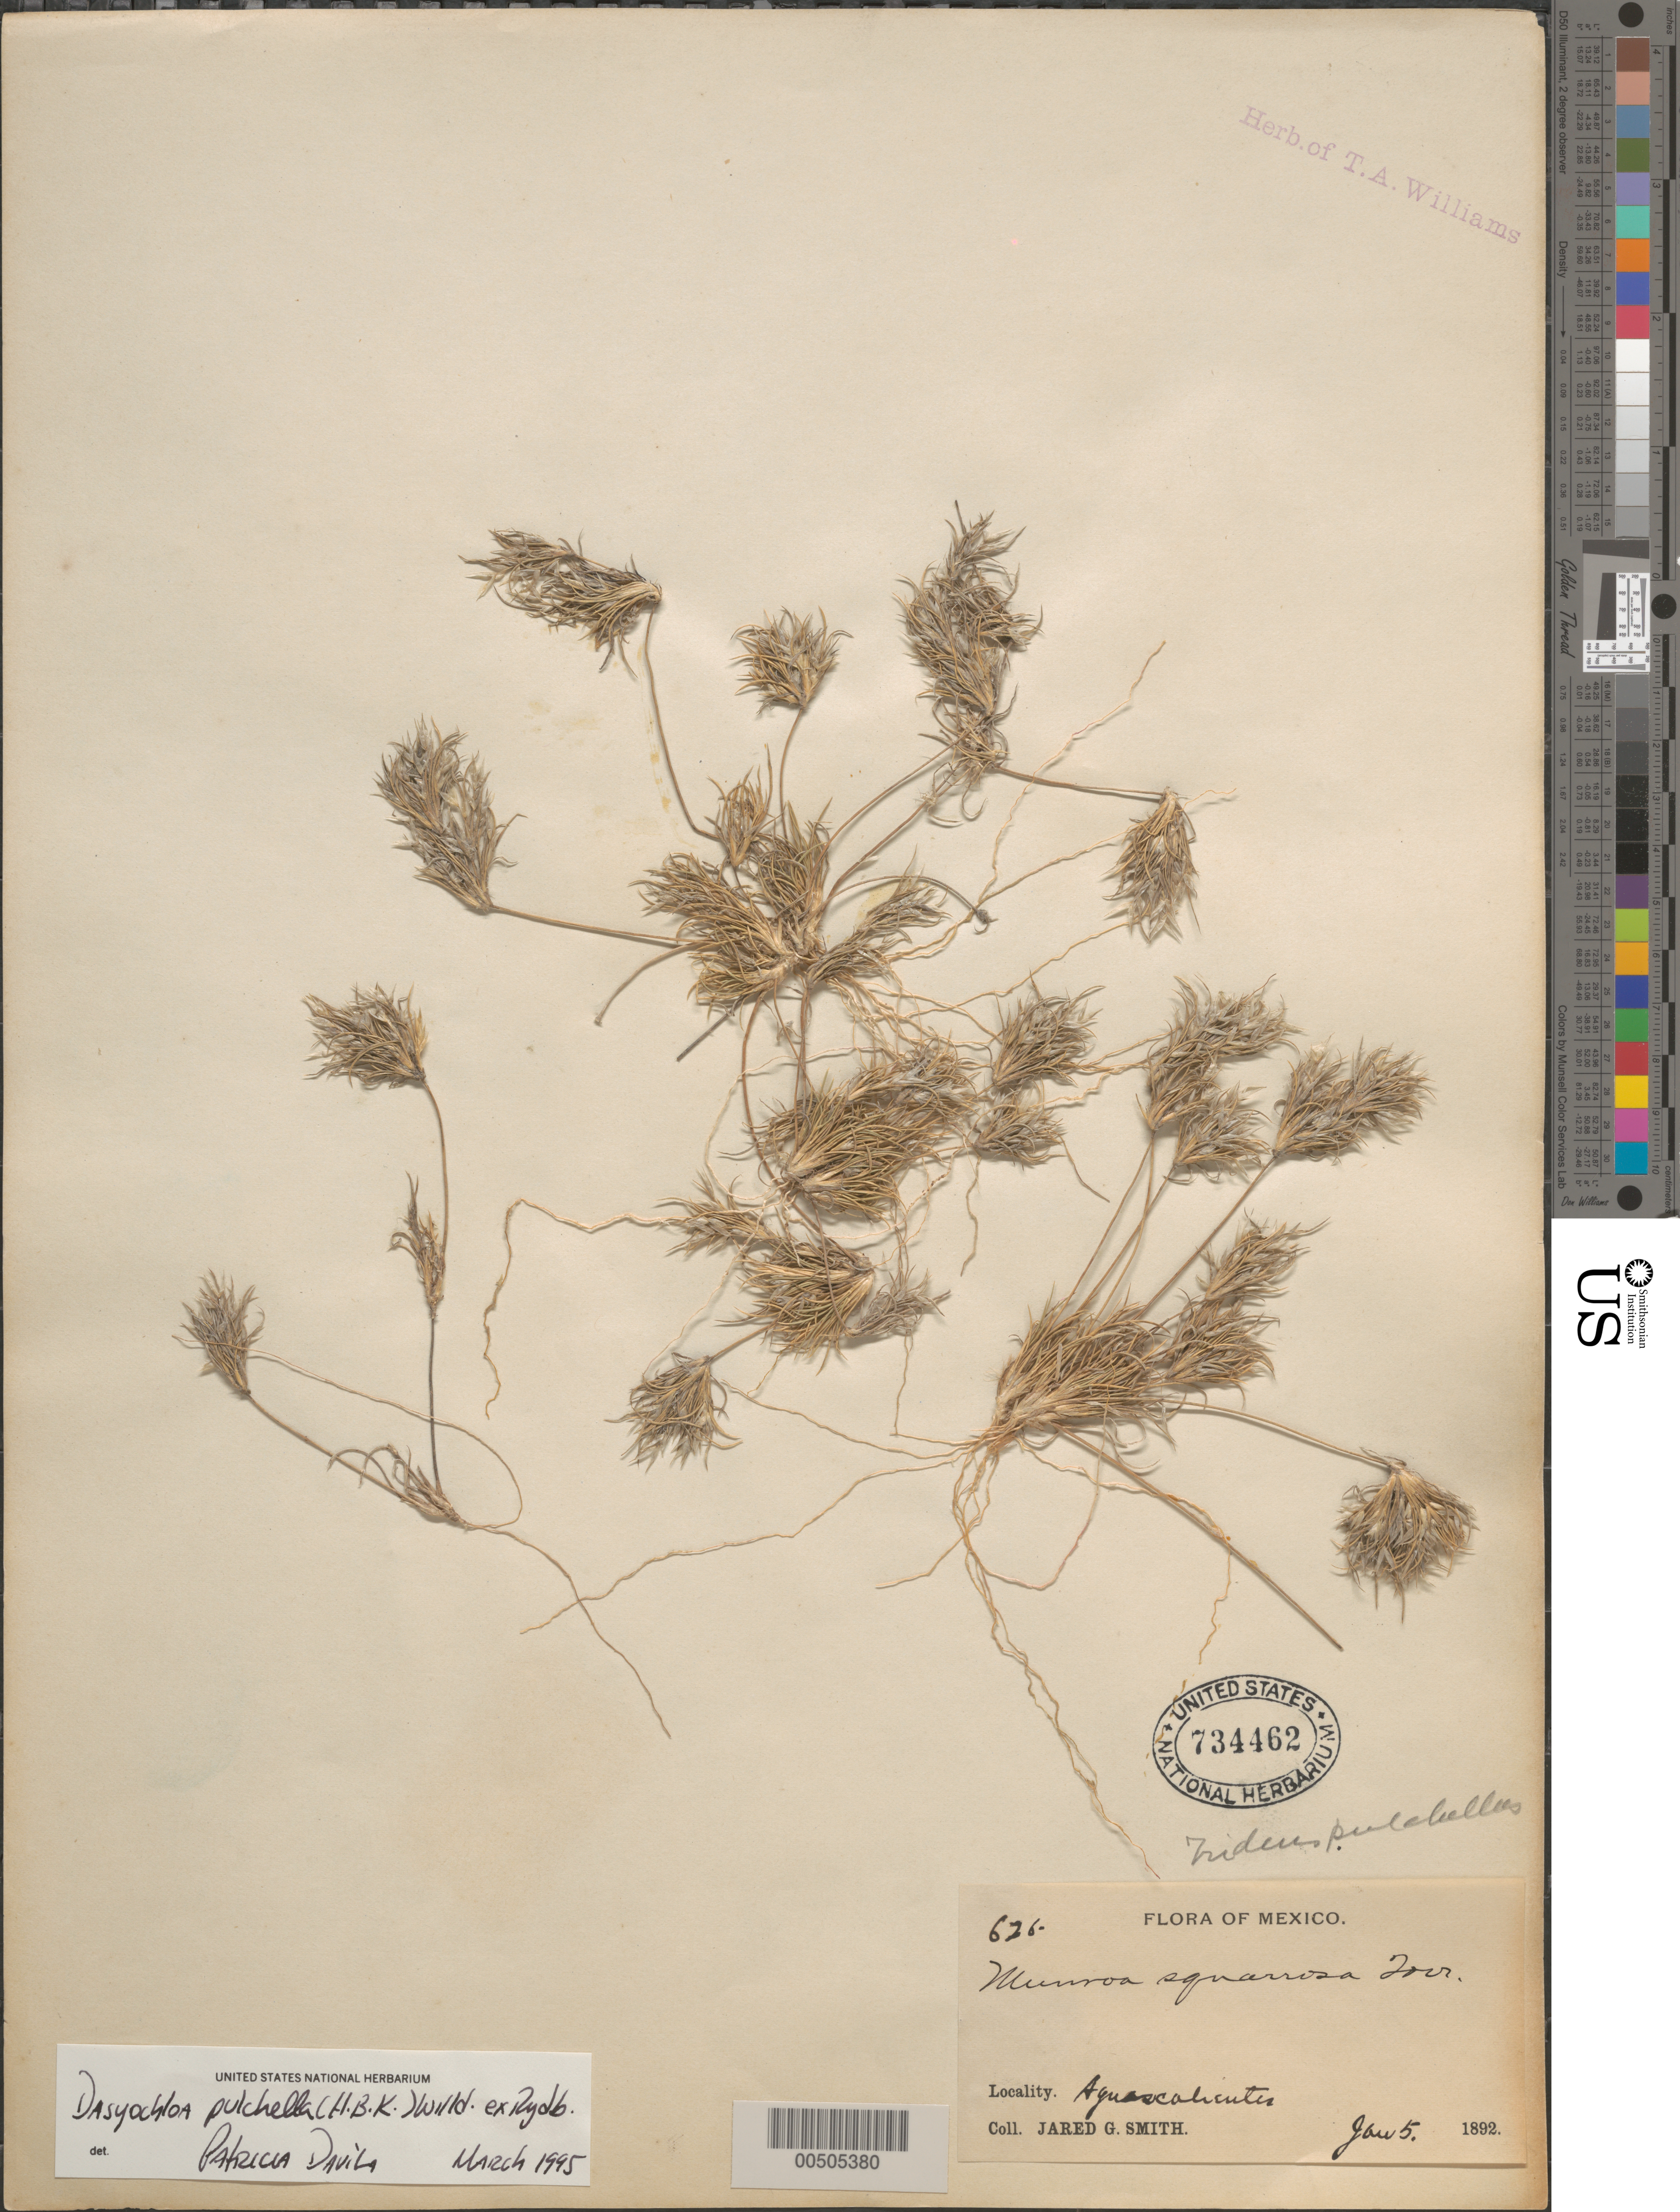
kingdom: Plantae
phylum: Tracheophyta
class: Liliopsida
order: Poales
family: Poaceae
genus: Dasyochloa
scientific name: Dasyochloa pulchella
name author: (Kunth) Willd. ex Rydb.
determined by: Dávila, P. D.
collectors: J. G. Smith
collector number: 626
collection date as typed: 5 Jan 1892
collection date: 1892-01-05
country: Mexico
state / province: Aguascalientes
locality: Aguascalientes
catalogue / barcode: US 734462